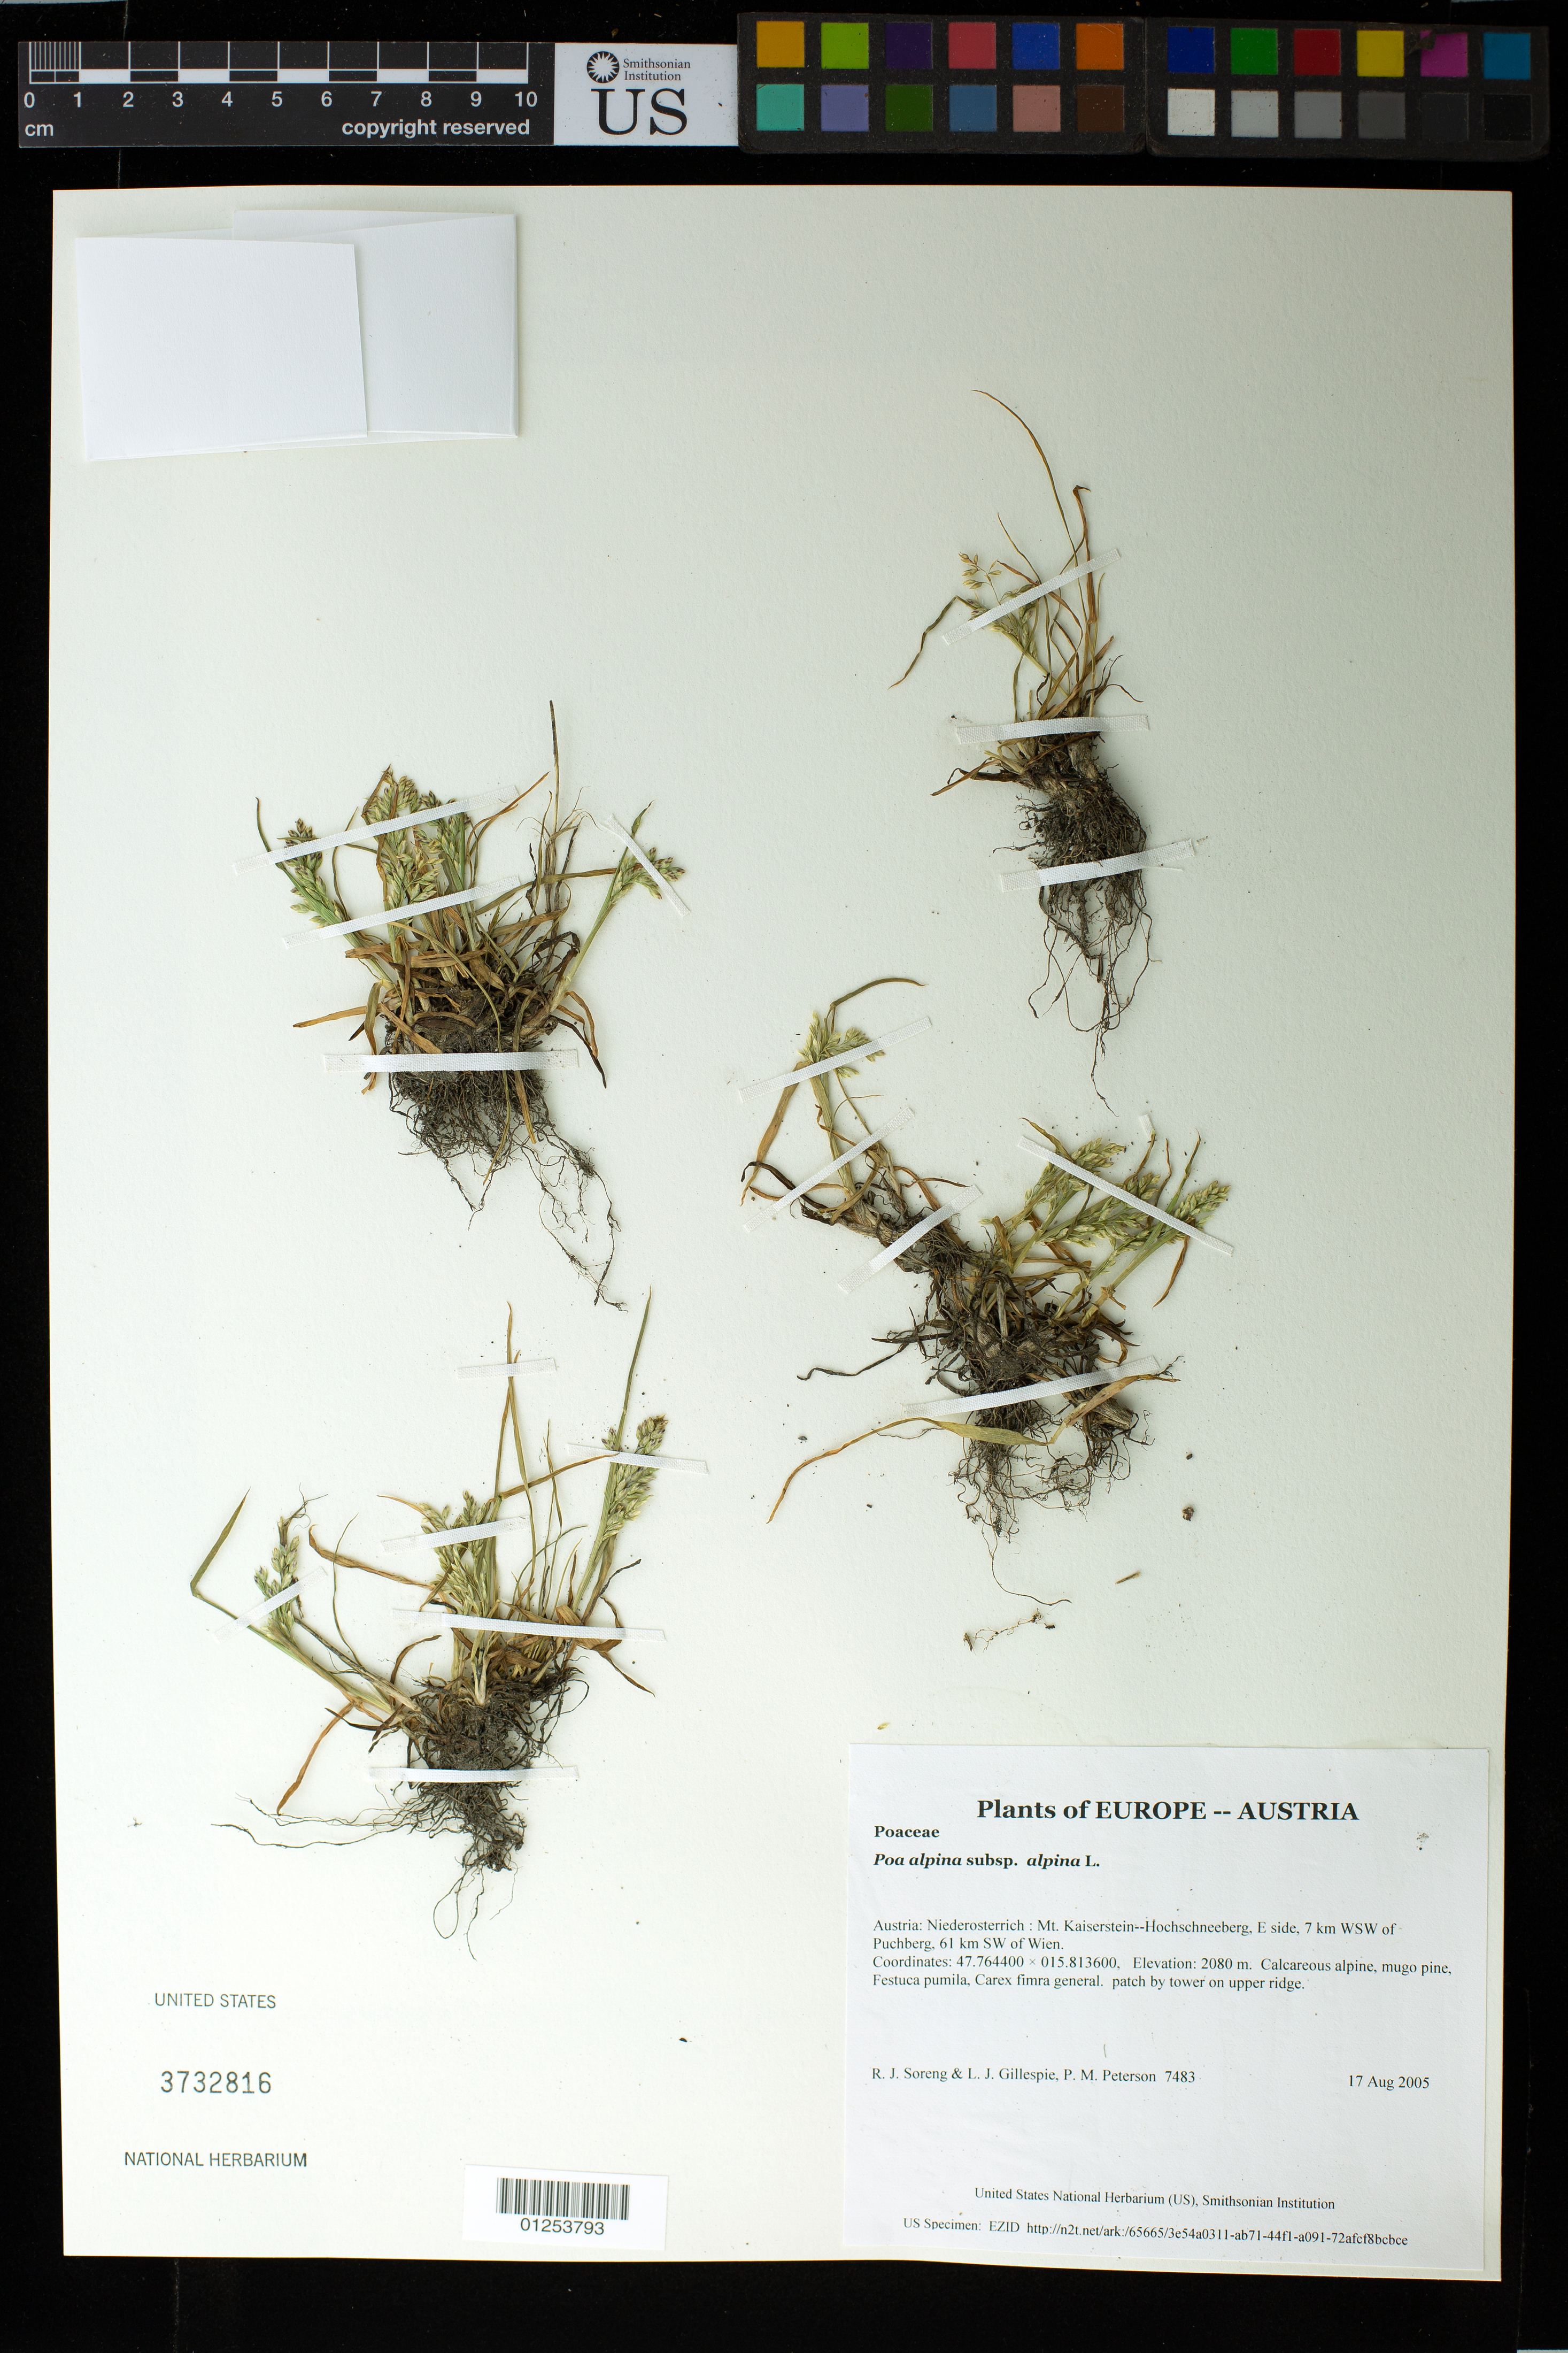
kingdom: Plantae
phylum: Tracheophyta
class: Liliopsida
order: Poales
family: Poaceae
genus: Poa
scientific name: Poa alpina subsp. alpina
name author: L.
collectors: R. J. Soreng, L. J. Gillespie & P. M. Peterson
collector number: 7483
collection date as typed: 17 Aug 2005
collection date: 2005-08-17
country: Austria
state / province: Niederosterreich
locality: Mt. Kaiserstein--Hochschneeberg, E side, 7 km WSW of Puchberg, 61 km SW of Wien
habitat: Calcareous alpine, mugo pine, Festuca pumila, Carex fimra general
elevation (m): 2080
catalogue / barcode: US 3732816